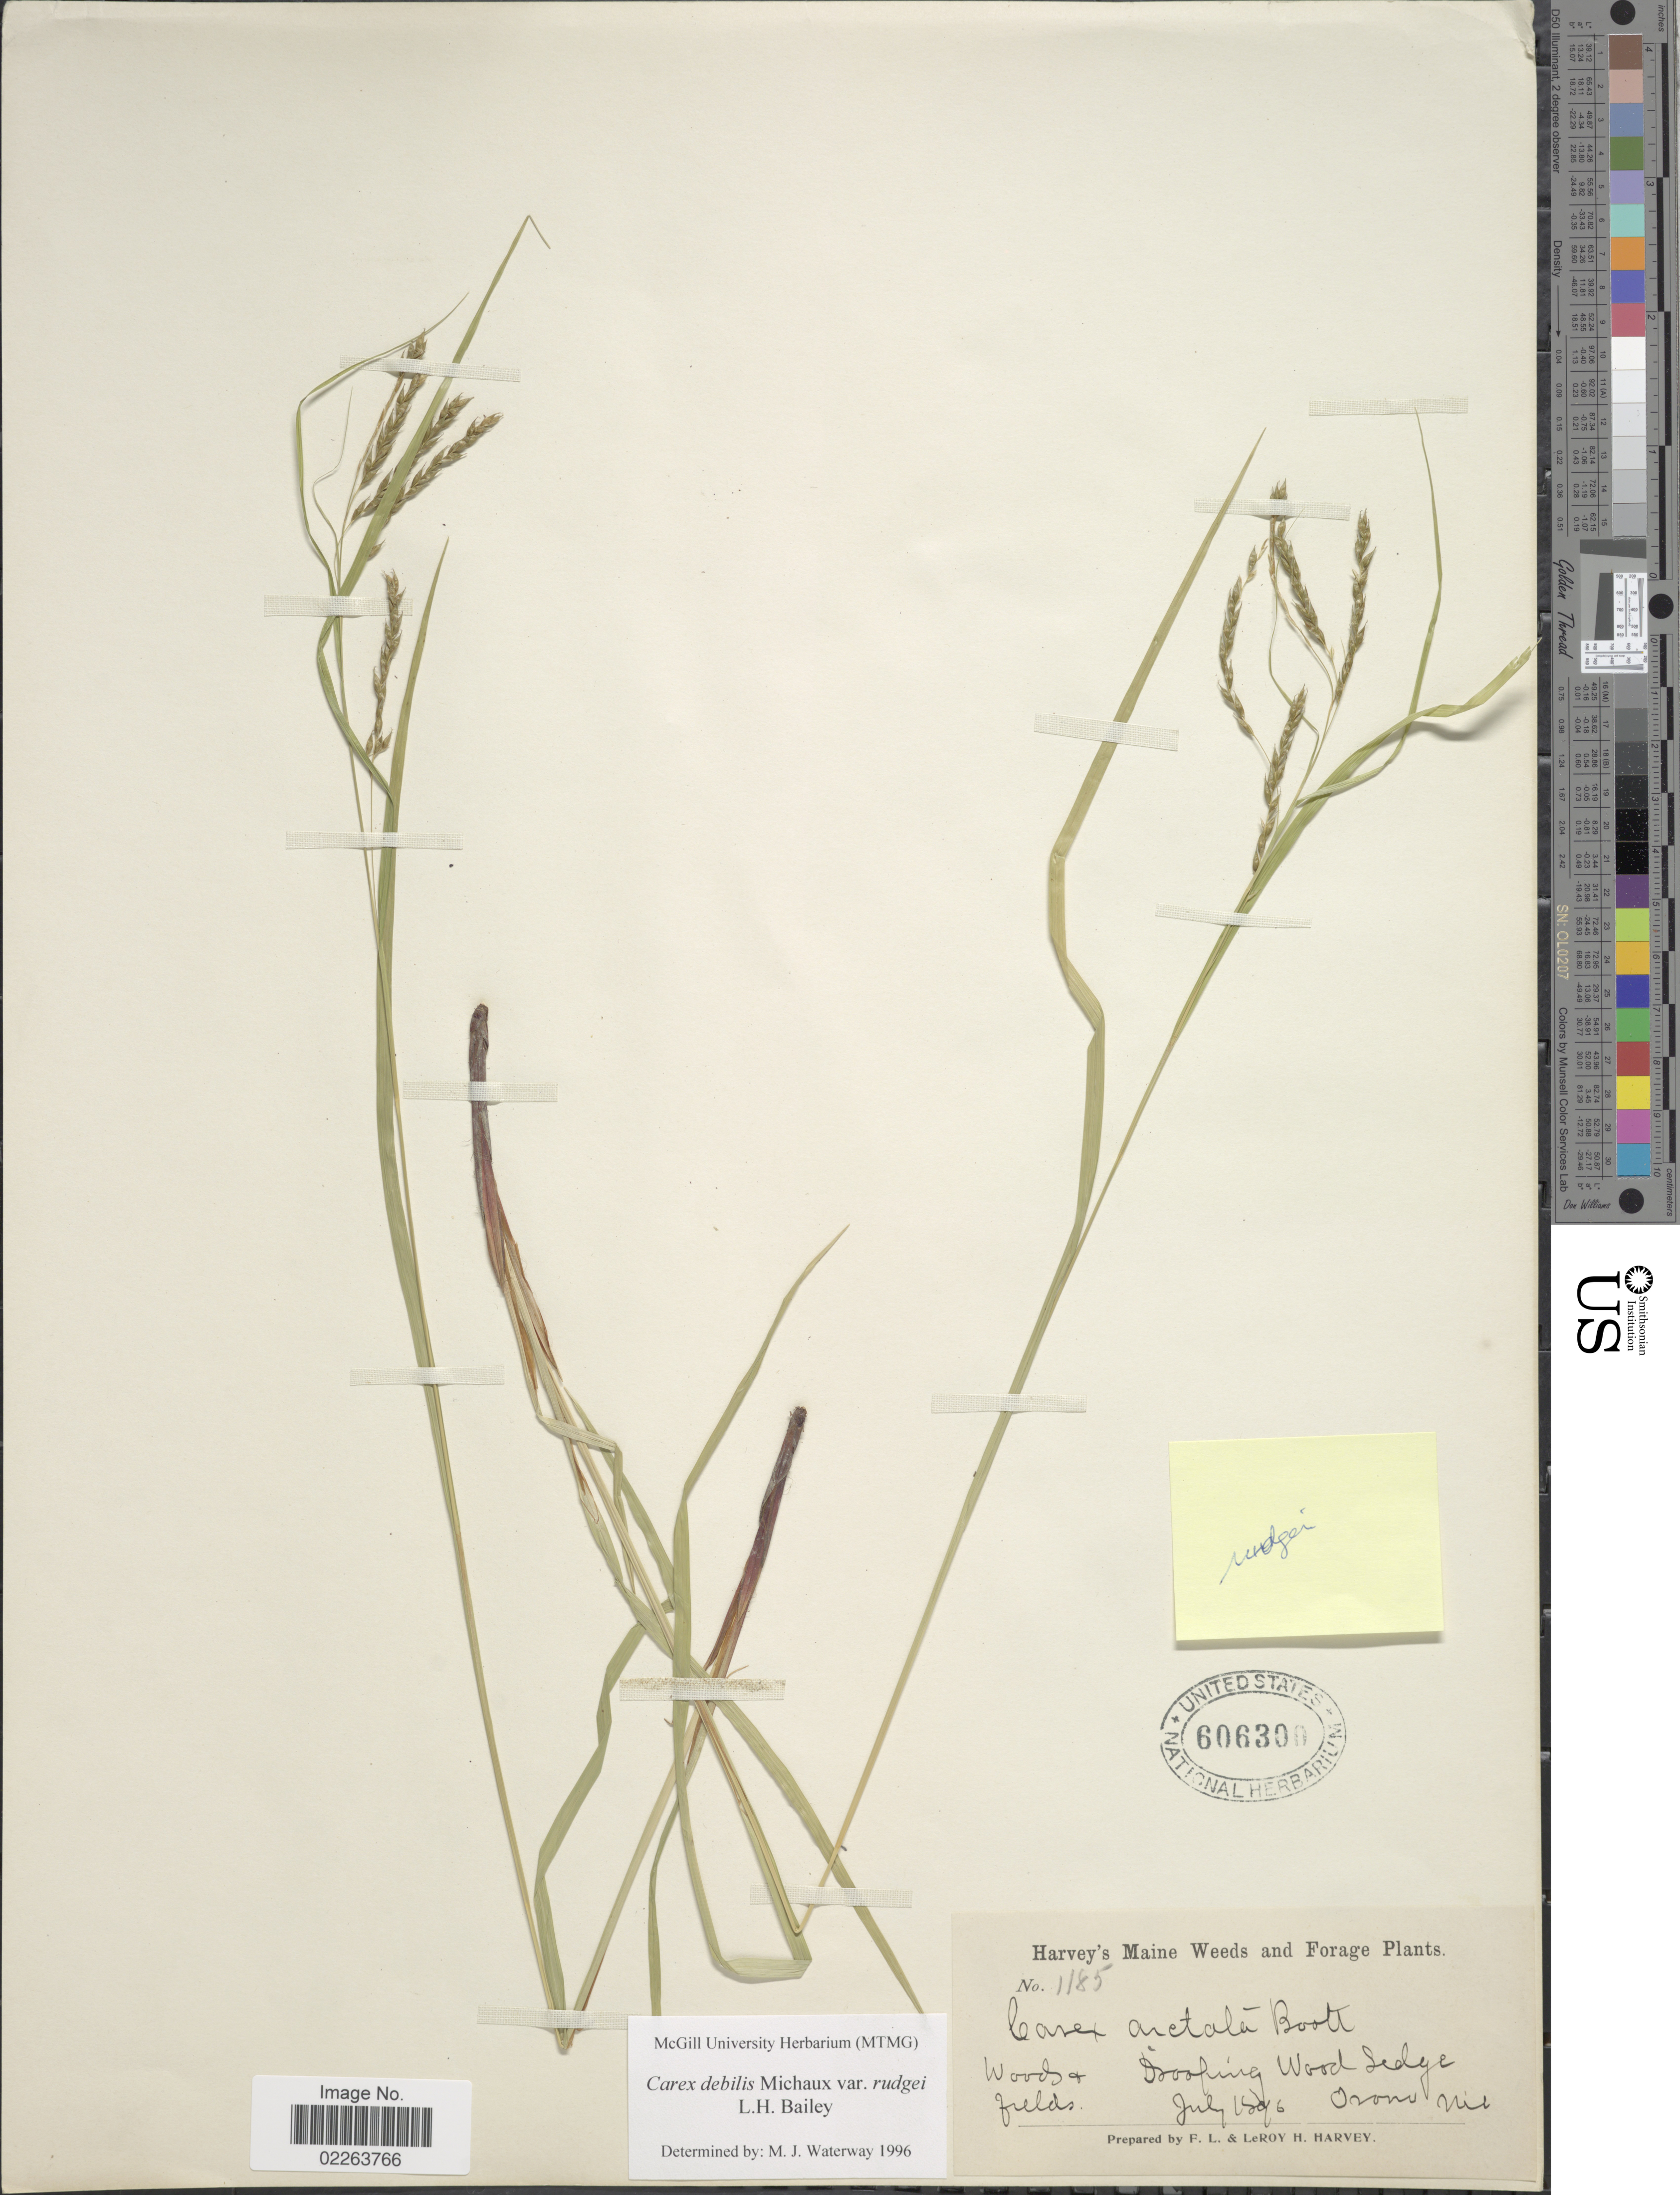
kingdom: Plantae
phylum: Tracheophyta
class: Liliopsida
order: Poales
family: Cyperaceae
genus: Carex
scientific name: Carex flexuosa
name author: Muhl. ex Willd.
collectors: F. L. Harvey & L. H. Harvey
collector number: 1185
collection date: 1896-07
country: United States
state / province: Maine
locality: Woods + fields. Orono Me.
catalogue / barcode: US 606300